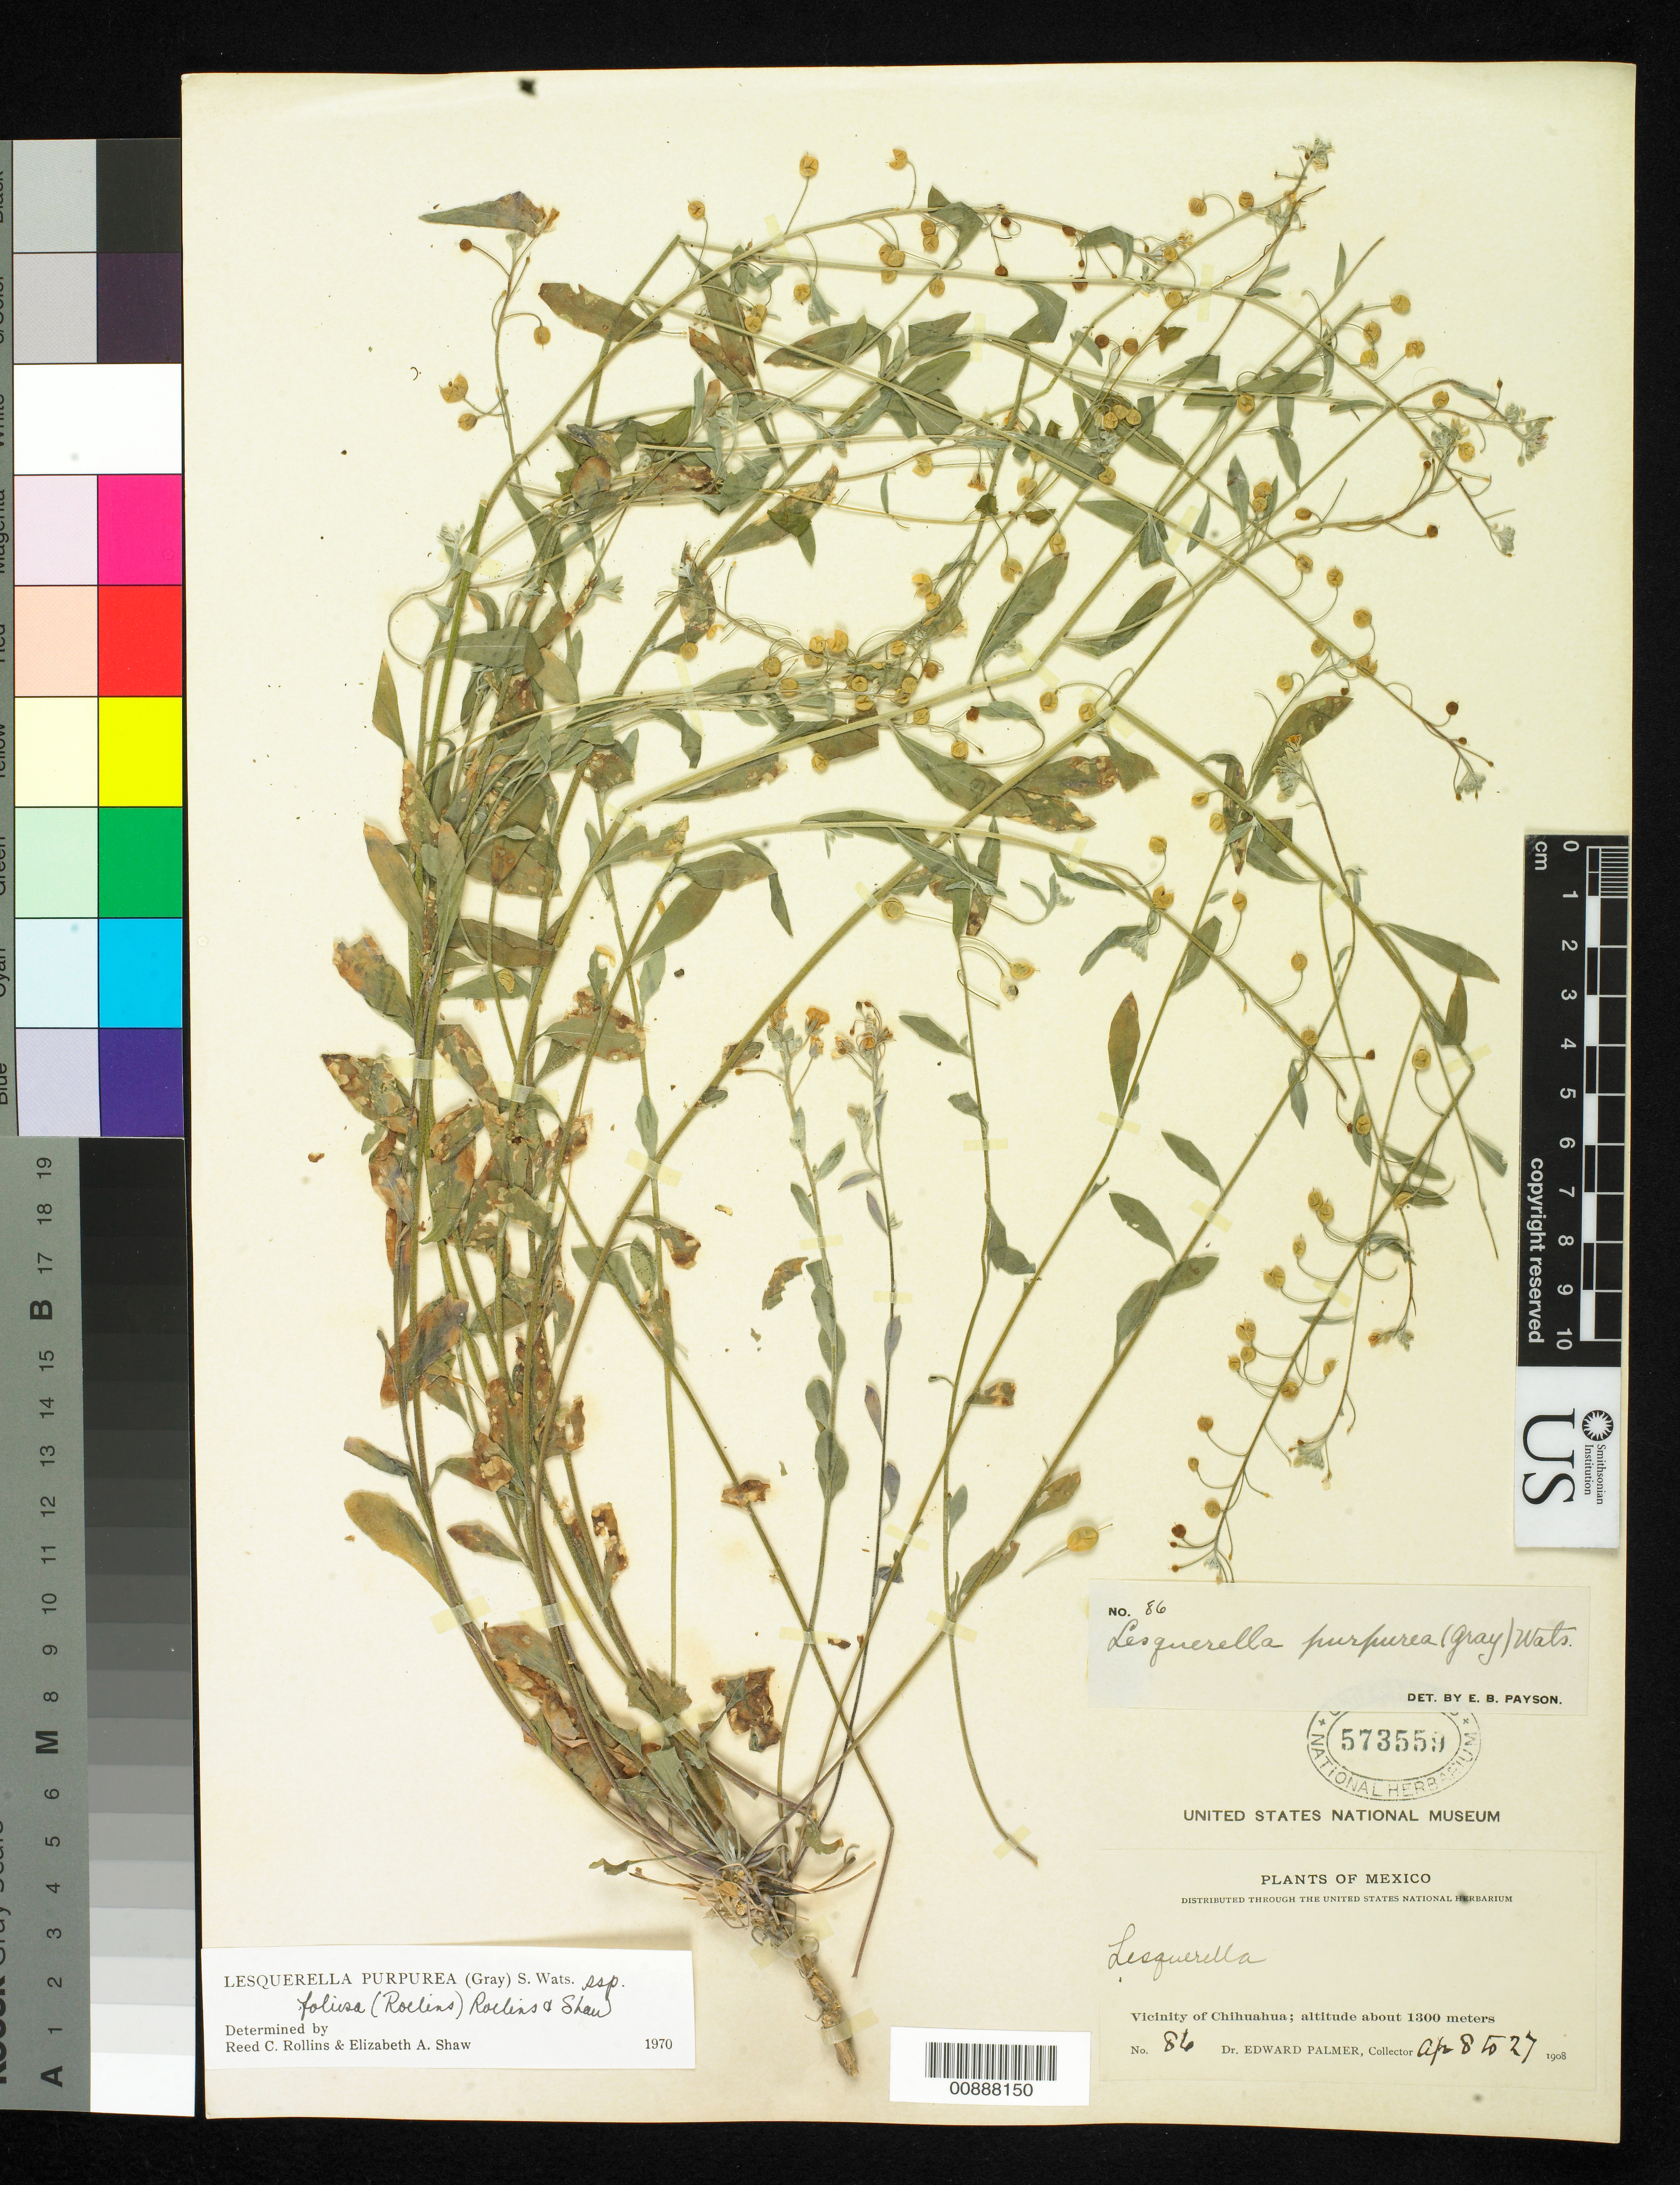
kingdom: Plantae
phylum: Tracheophyta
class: Magnoliopsida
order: Brassicales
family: Brassicaceae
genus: Lesquerella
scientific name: Lesquerella purpurea subsp. foliosa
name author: (Rollins) Rollins & E.A. Shaw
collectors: E. Palmer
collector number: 86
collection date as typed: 08 Apr 1908 to 27 Apr 1908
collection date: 1908-04-08/1908-04-27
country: Mexico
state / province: Chihuahua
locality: Vicinity of Chihuahua.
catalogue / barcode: US 573559